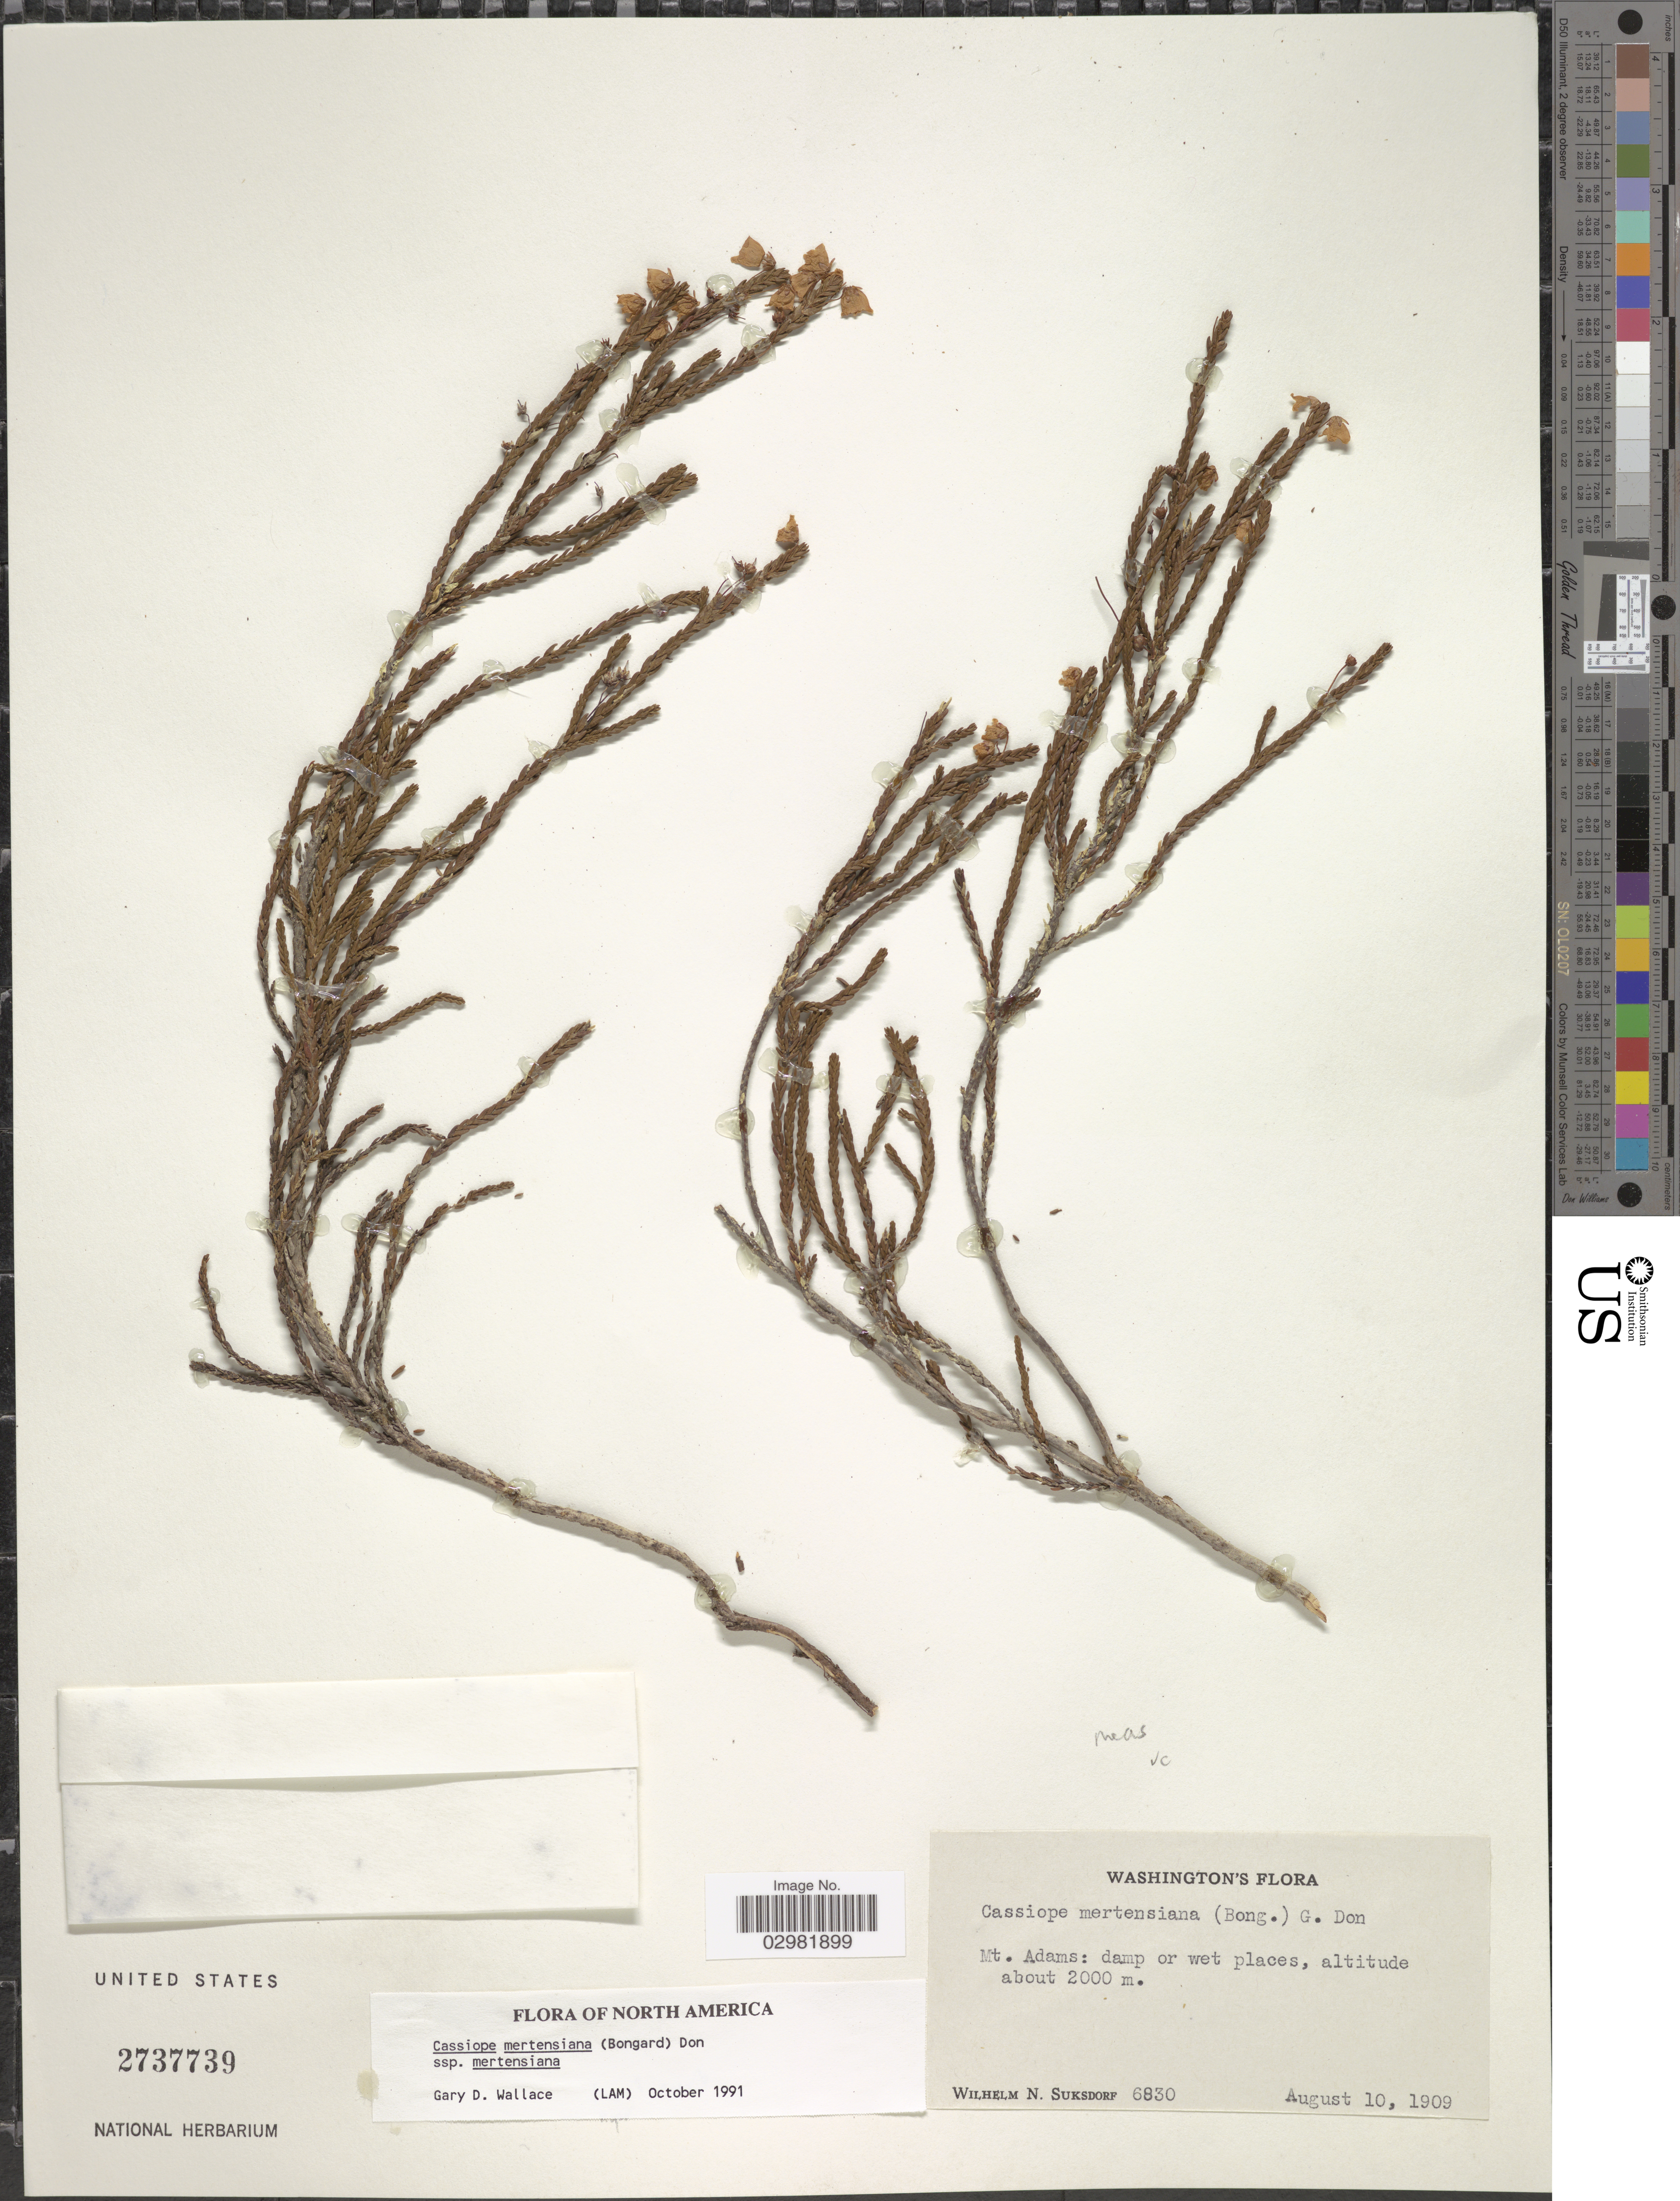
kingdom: Plantae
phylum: Tracheophyta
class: Magnoliopsida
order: Ericales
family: Ericaceae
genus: Cassiope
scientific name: Cassiope mertensiana subsp. mertensiana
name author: (Bong.) G. Don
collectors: W. N. Suksdorf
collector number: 6830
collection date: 1909-08-10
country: United States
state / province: Washington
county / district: Yakima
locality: Mt. Adams.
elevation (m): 2000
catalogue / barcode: US 2737739